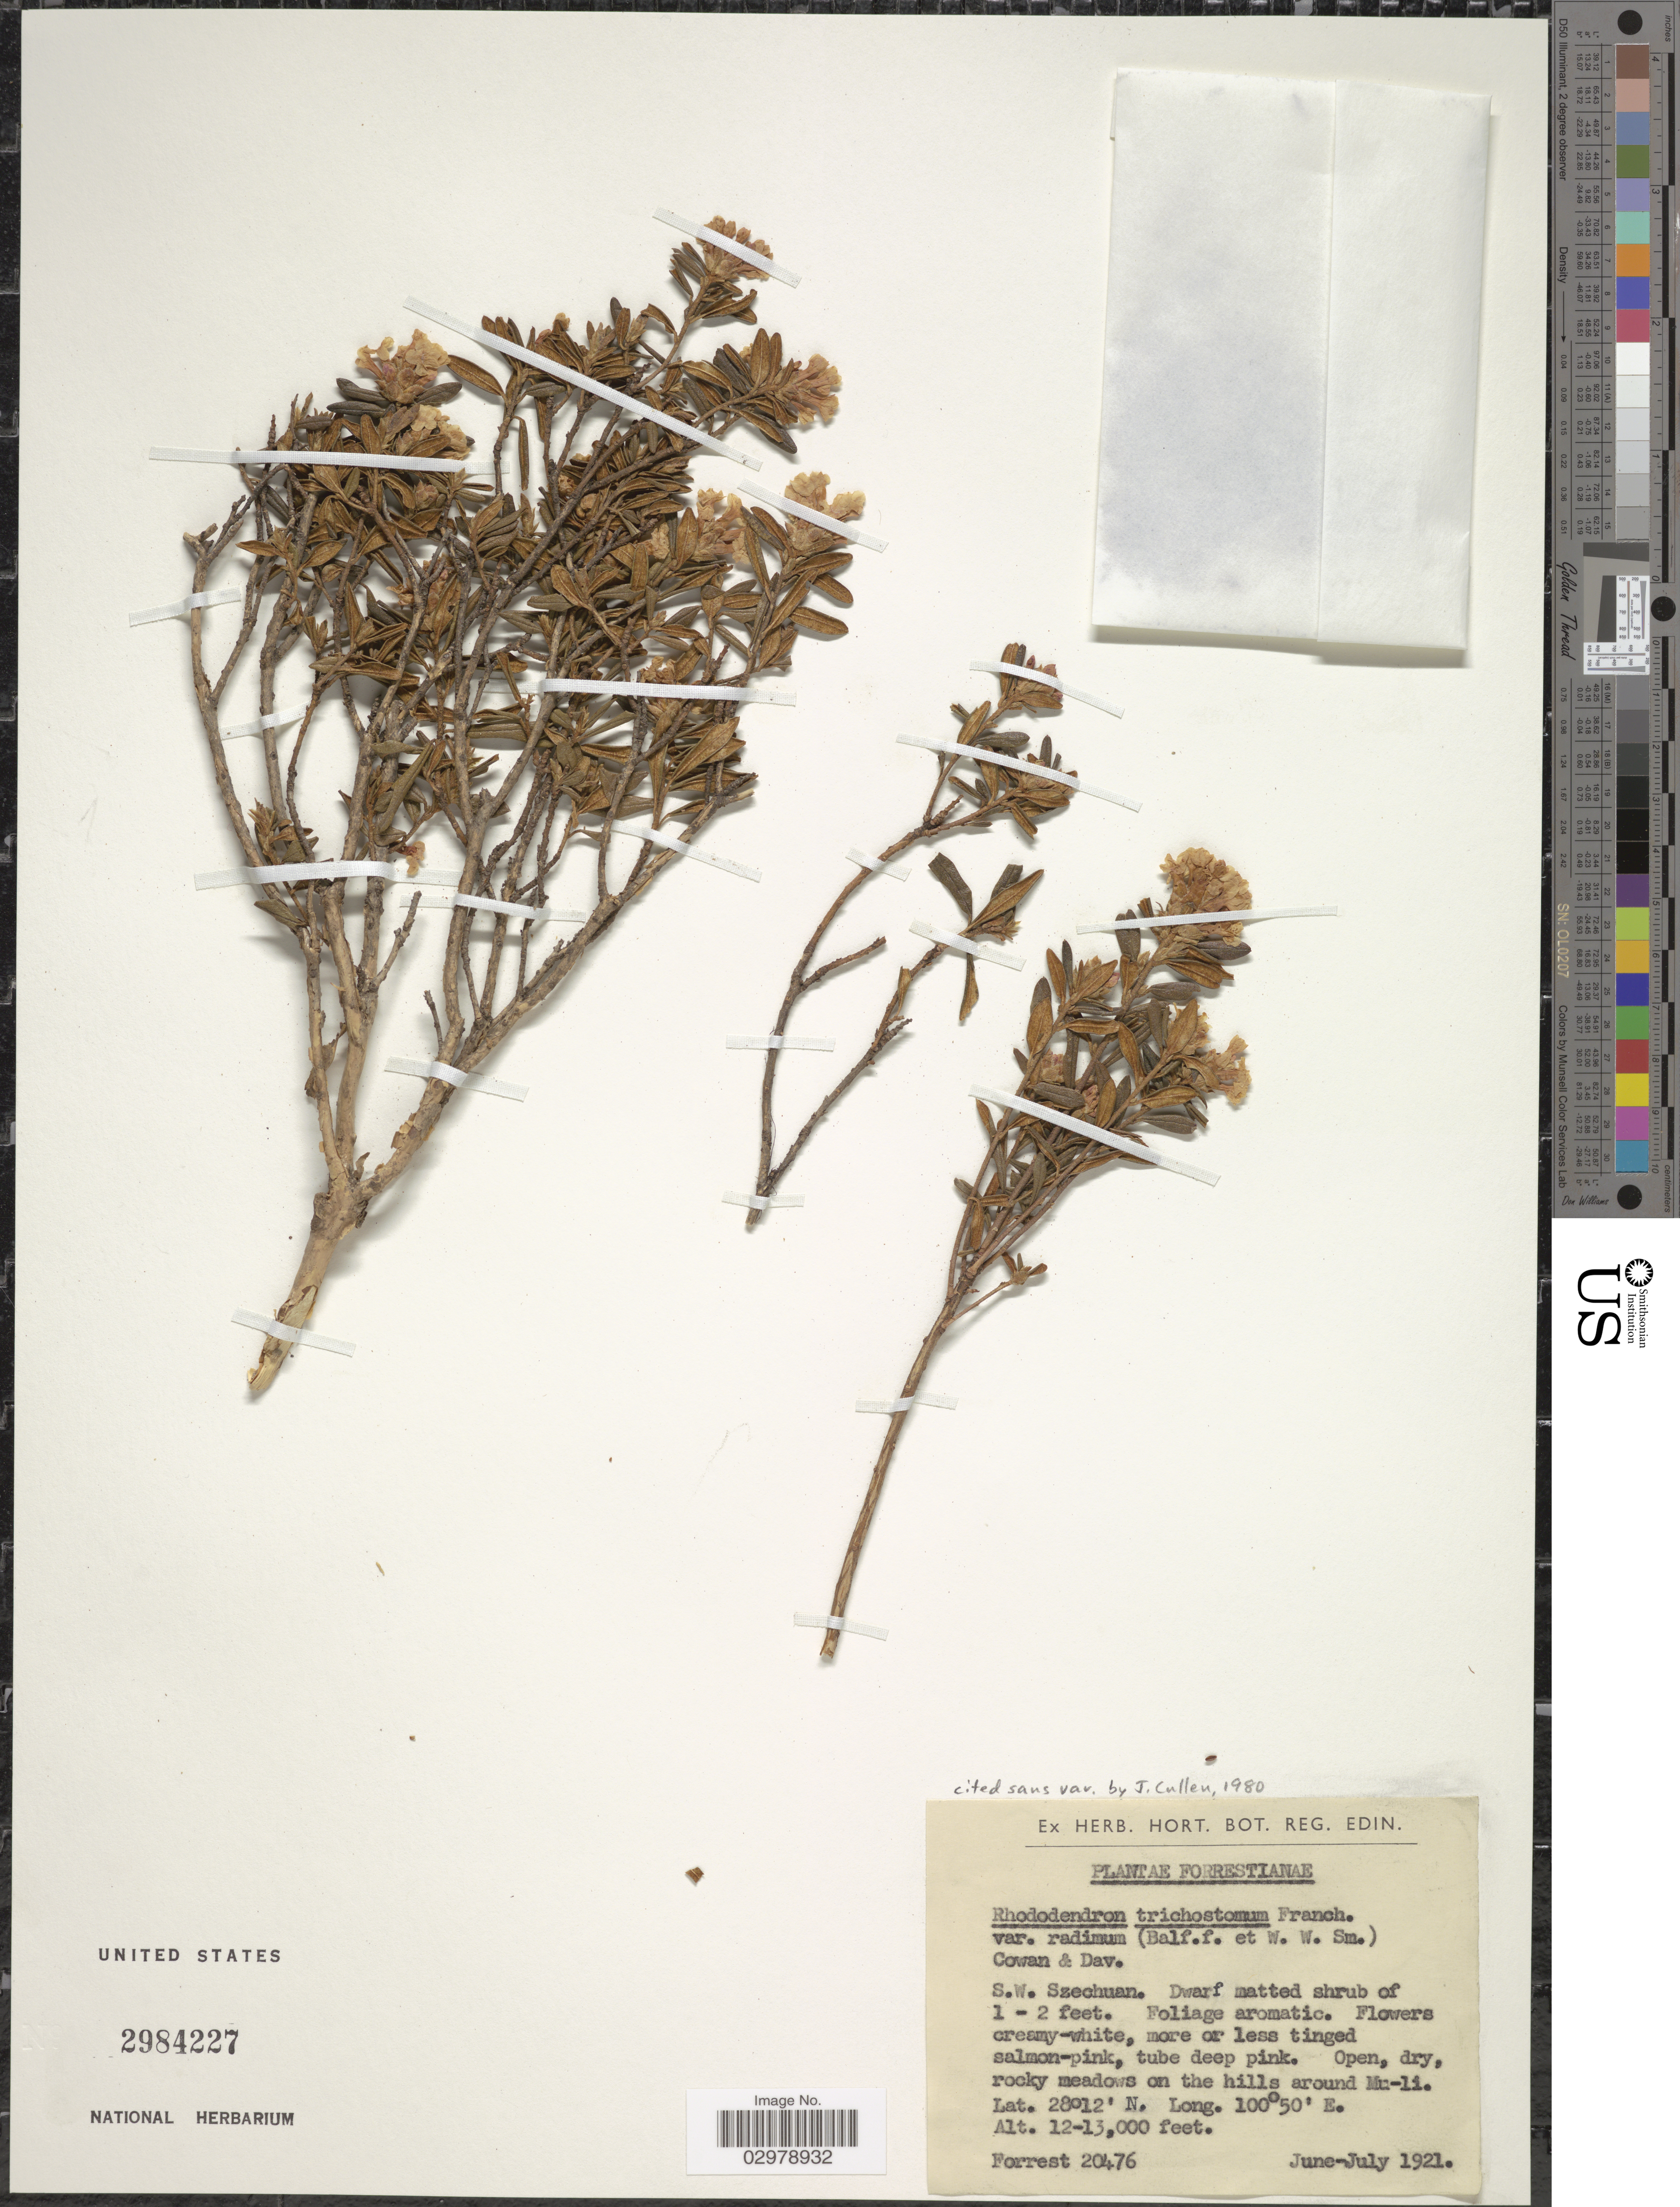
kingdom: Plantae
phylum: Tracheophyta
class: Magnoliopsida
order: Ericales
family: Ericaceae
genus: Rhododendron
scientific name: Rhododendron trichostomum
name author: Franch.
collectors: -. Forrest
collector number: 20476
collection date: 1921-06/1921-07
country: China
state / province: Sichuan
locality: S.W. Szechuan. Open, dry, rocky meadows on the hills around Mu-li.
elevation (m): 3658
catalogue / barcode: US 2984227